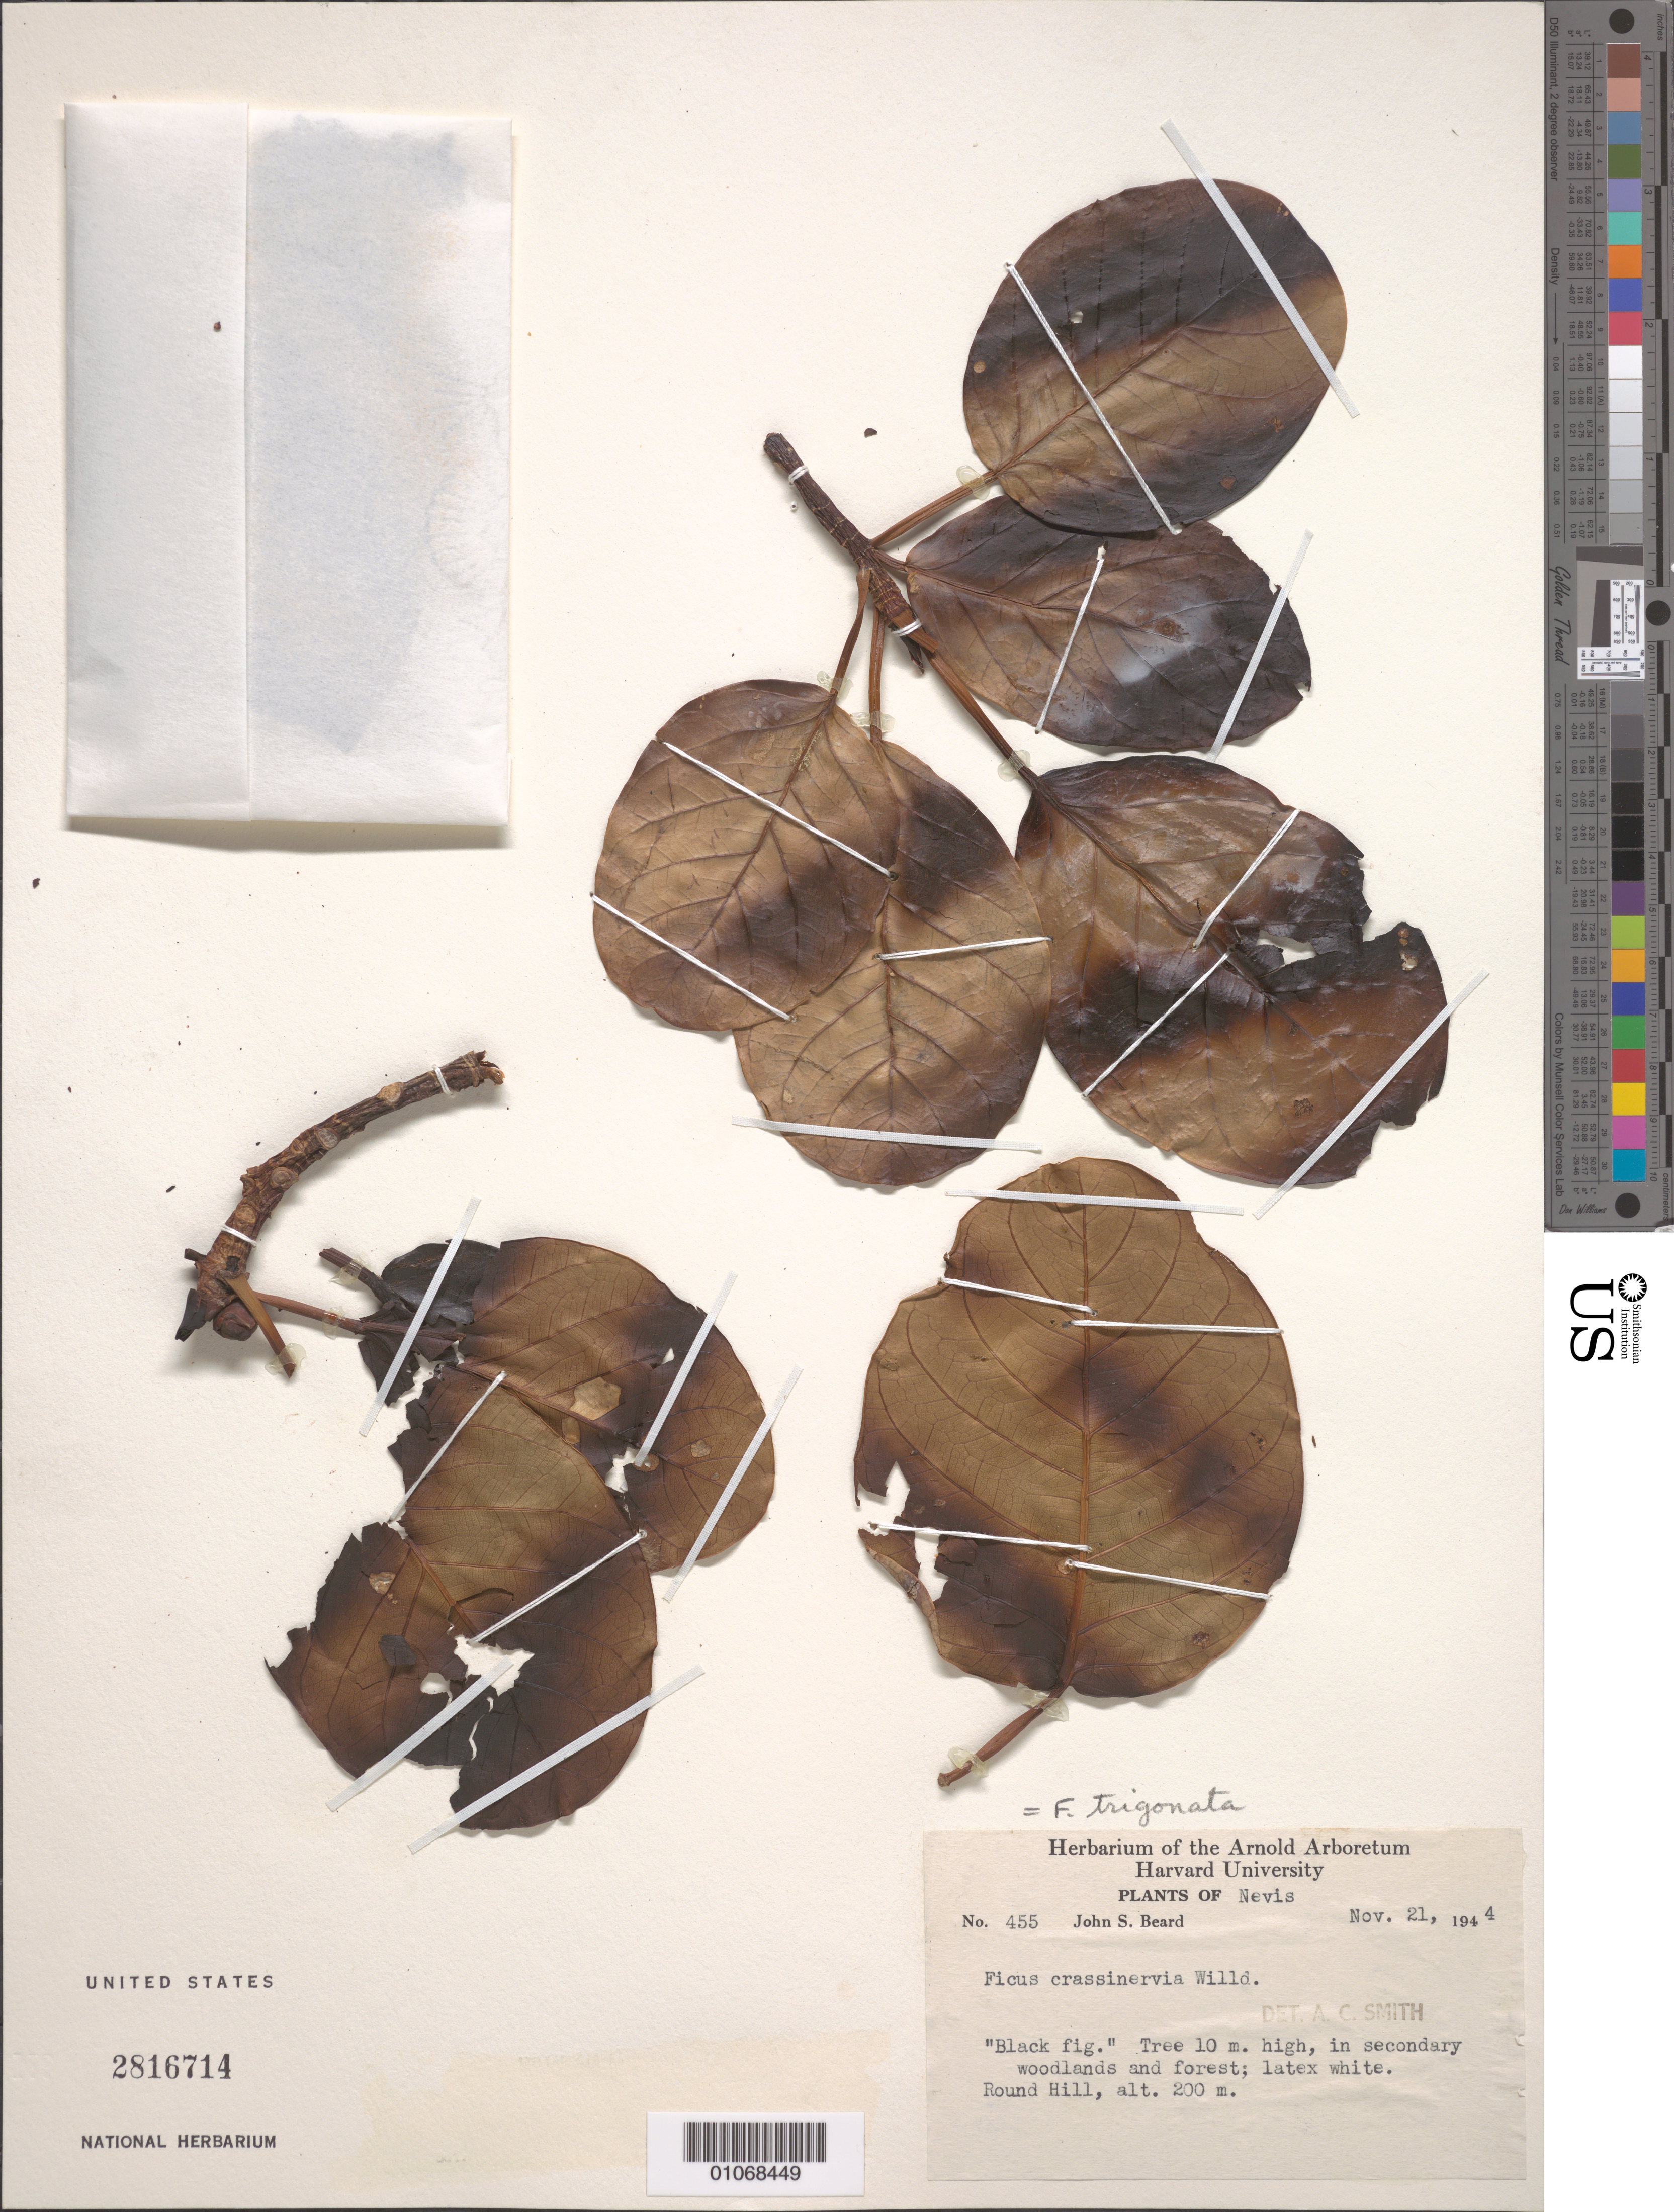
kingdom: Plantae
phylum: Tracheophyta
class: Magnoliopsida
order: Rosales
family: Moraceae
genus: Ficus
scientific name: Ficus trigonata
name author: L.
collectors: J. Beard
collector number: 455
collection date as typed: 21 Nov 1944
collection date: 1944-11-21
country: St. Christopher-Nevis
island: Nevis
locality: In secondary woodlands and forest.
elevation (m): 200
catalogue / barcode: US 2816714